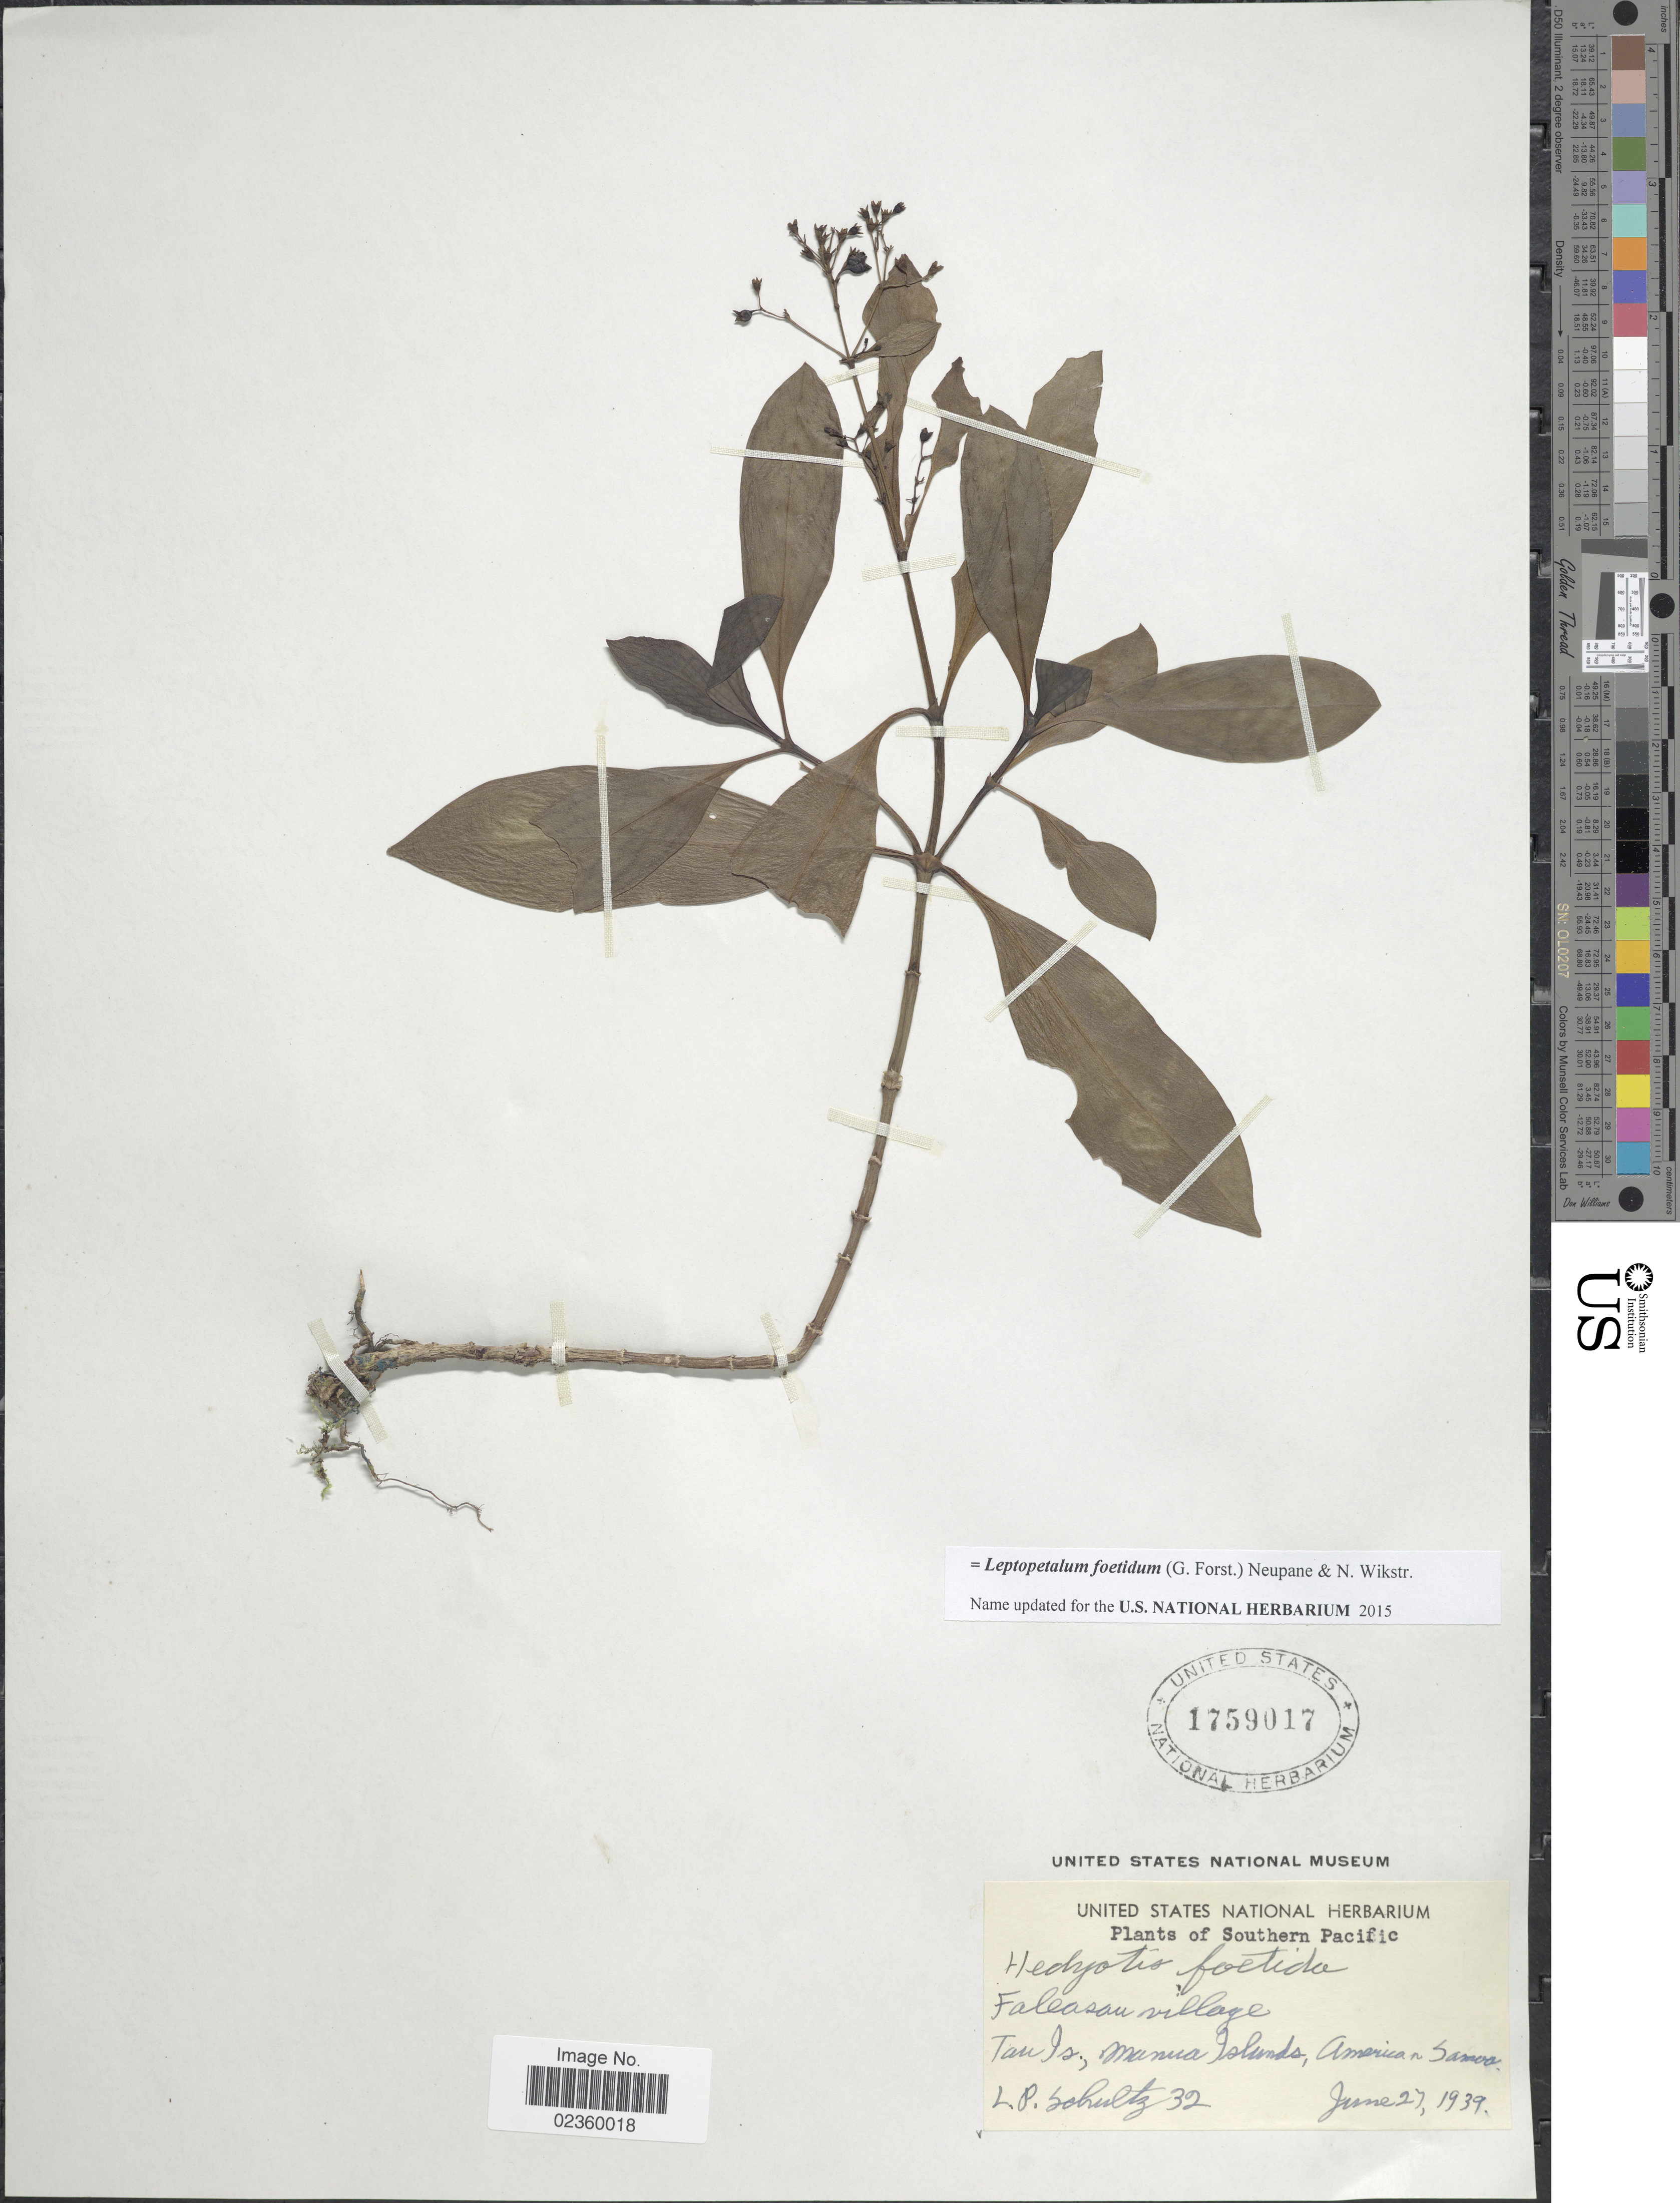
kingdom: Plantae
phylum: Tracheophyta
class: Magnoliopsida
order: Gentianales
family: Rubiaceae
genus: Leptopetalum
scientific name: Leptopetalum foetidum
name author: (G. Forst.) Neupane & N. Wikstr.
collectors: L. P. Schultz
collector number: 32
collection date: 1939-06-27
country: American Samoa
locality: Southern Pacific. Tau is., Manua Islands, American Samoa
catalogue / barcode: US 1759017